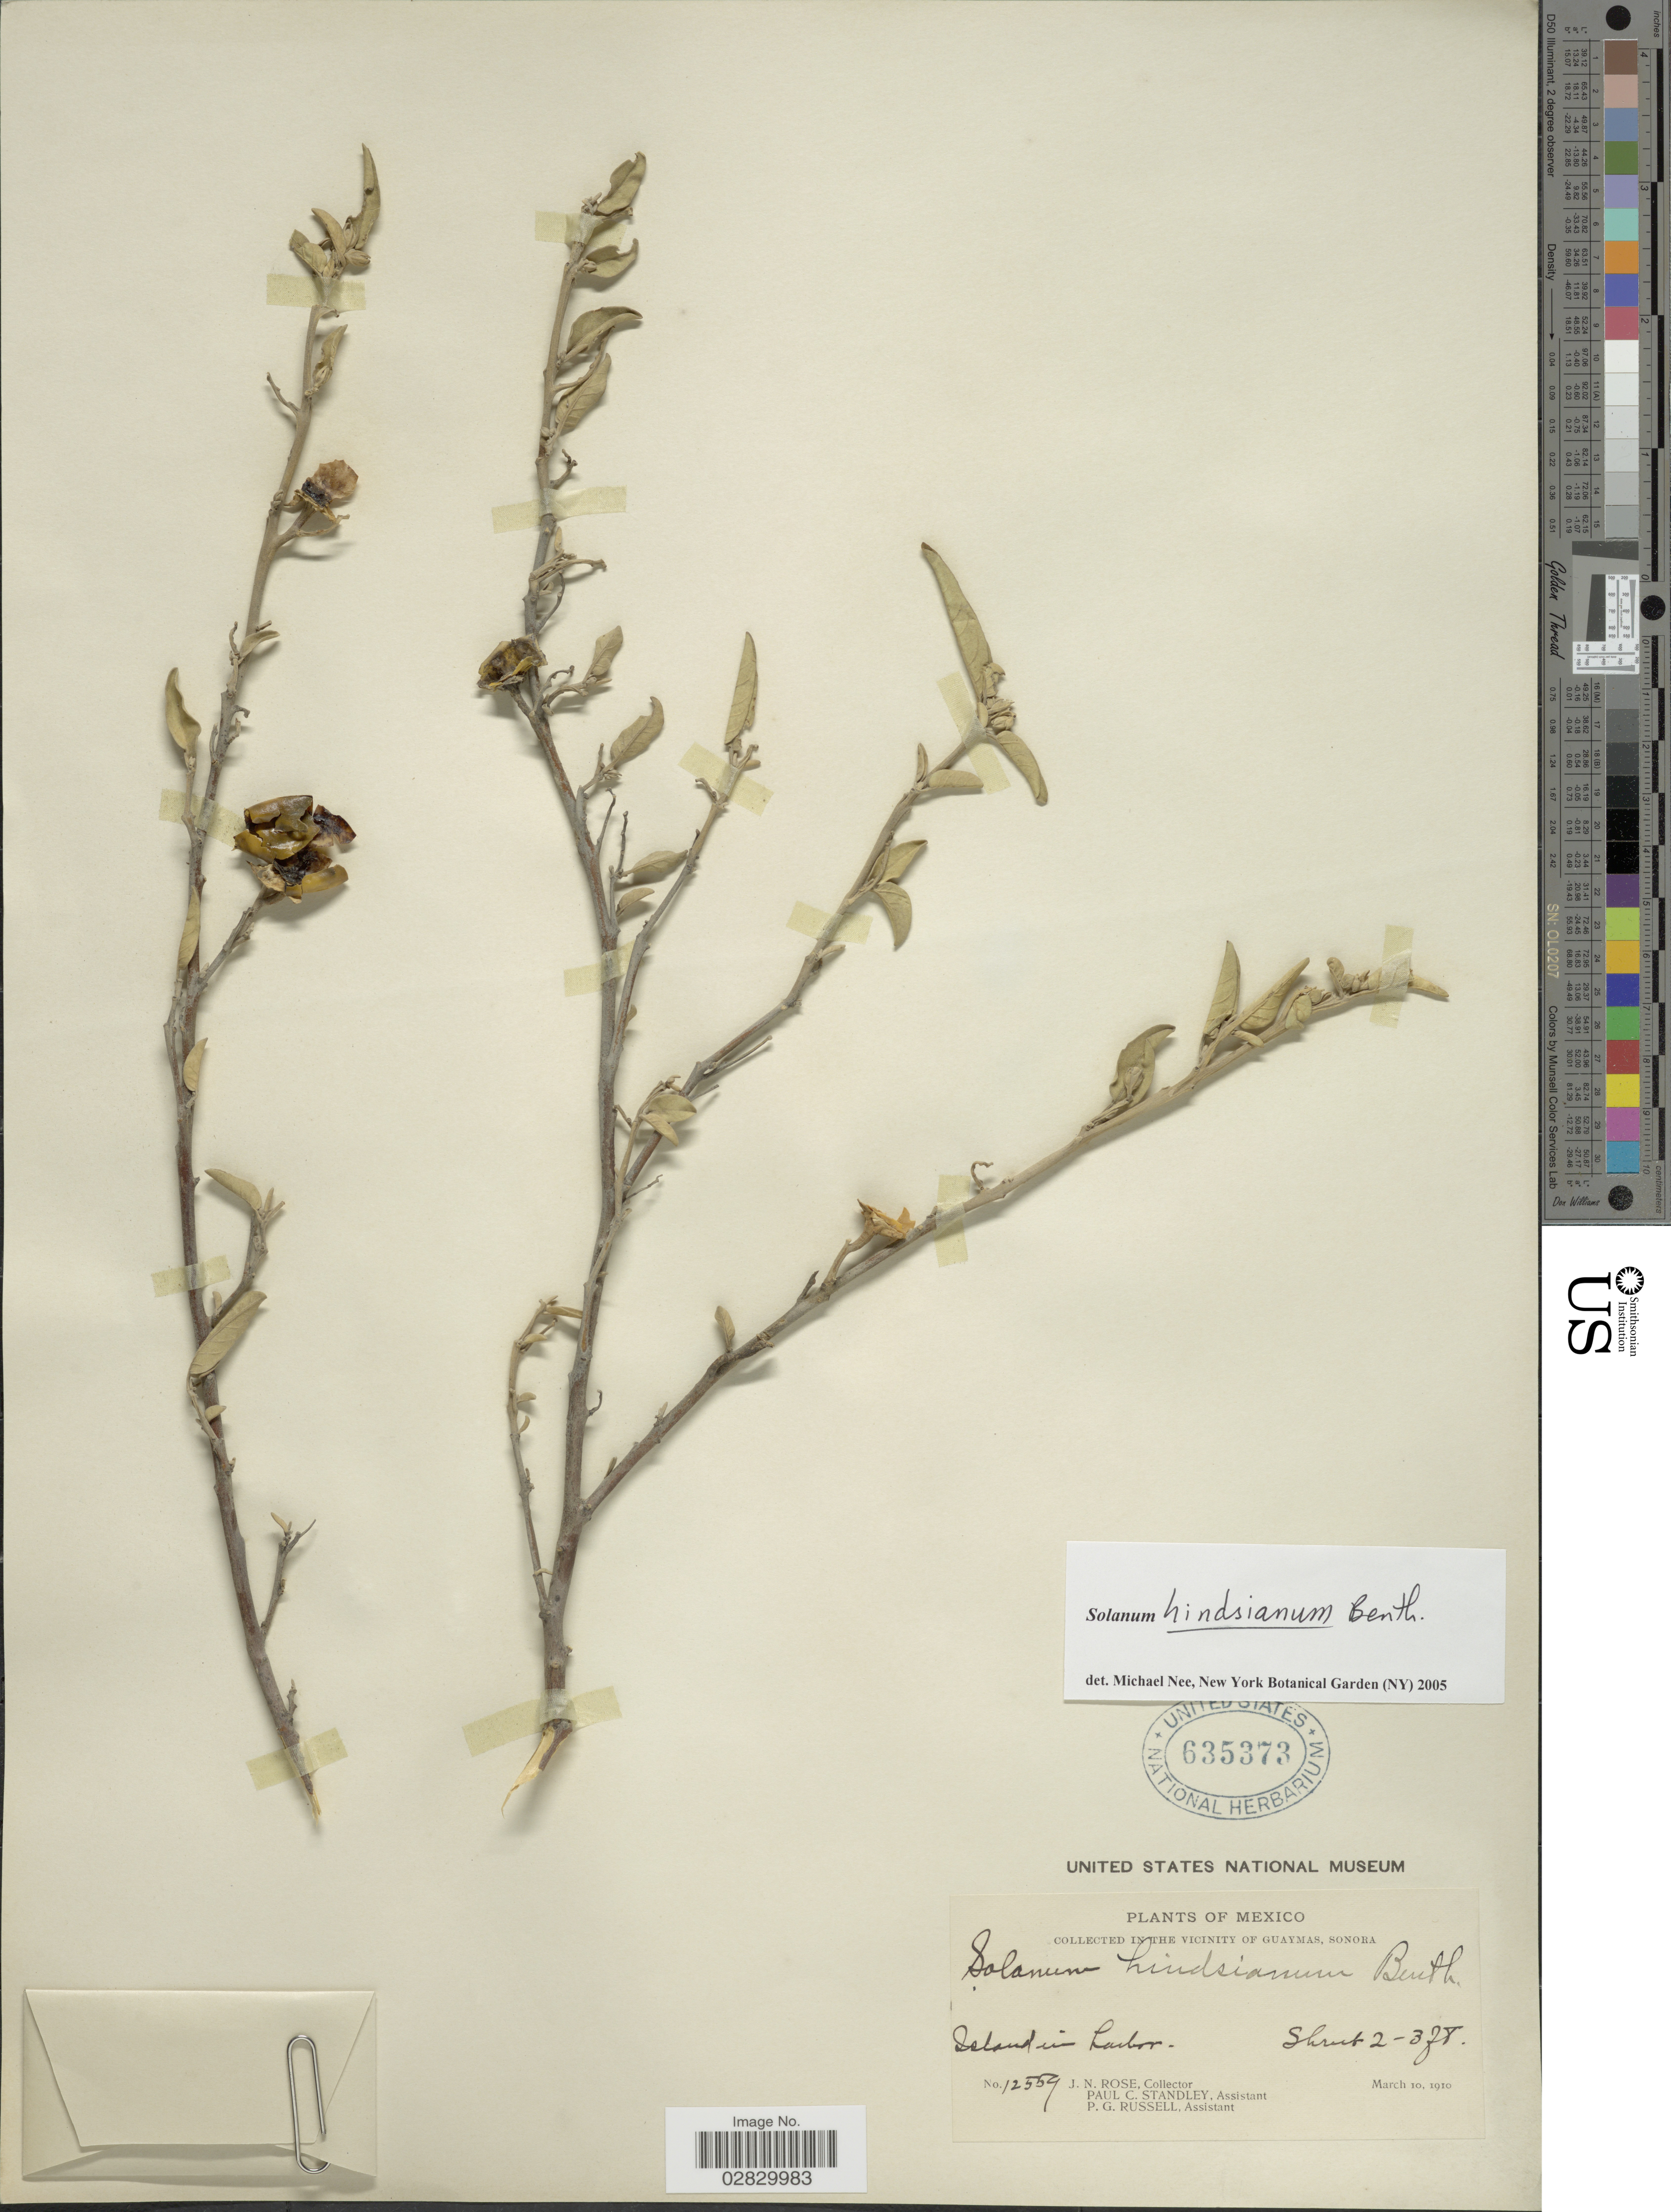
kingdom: Plantae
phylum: Tracheophyta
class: Magnoliopsida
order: Solanales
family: Solanaceae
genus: Solanum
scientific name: Solanum hindsianum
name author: Benth.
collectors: J. N. Rose, P. C. Standley & P. G. Russell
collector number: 12559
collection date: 1910-03-10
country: Mexico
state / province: Sonora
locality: In the vicinity of Guaymas, Island in harbor.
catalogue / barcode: US 635373